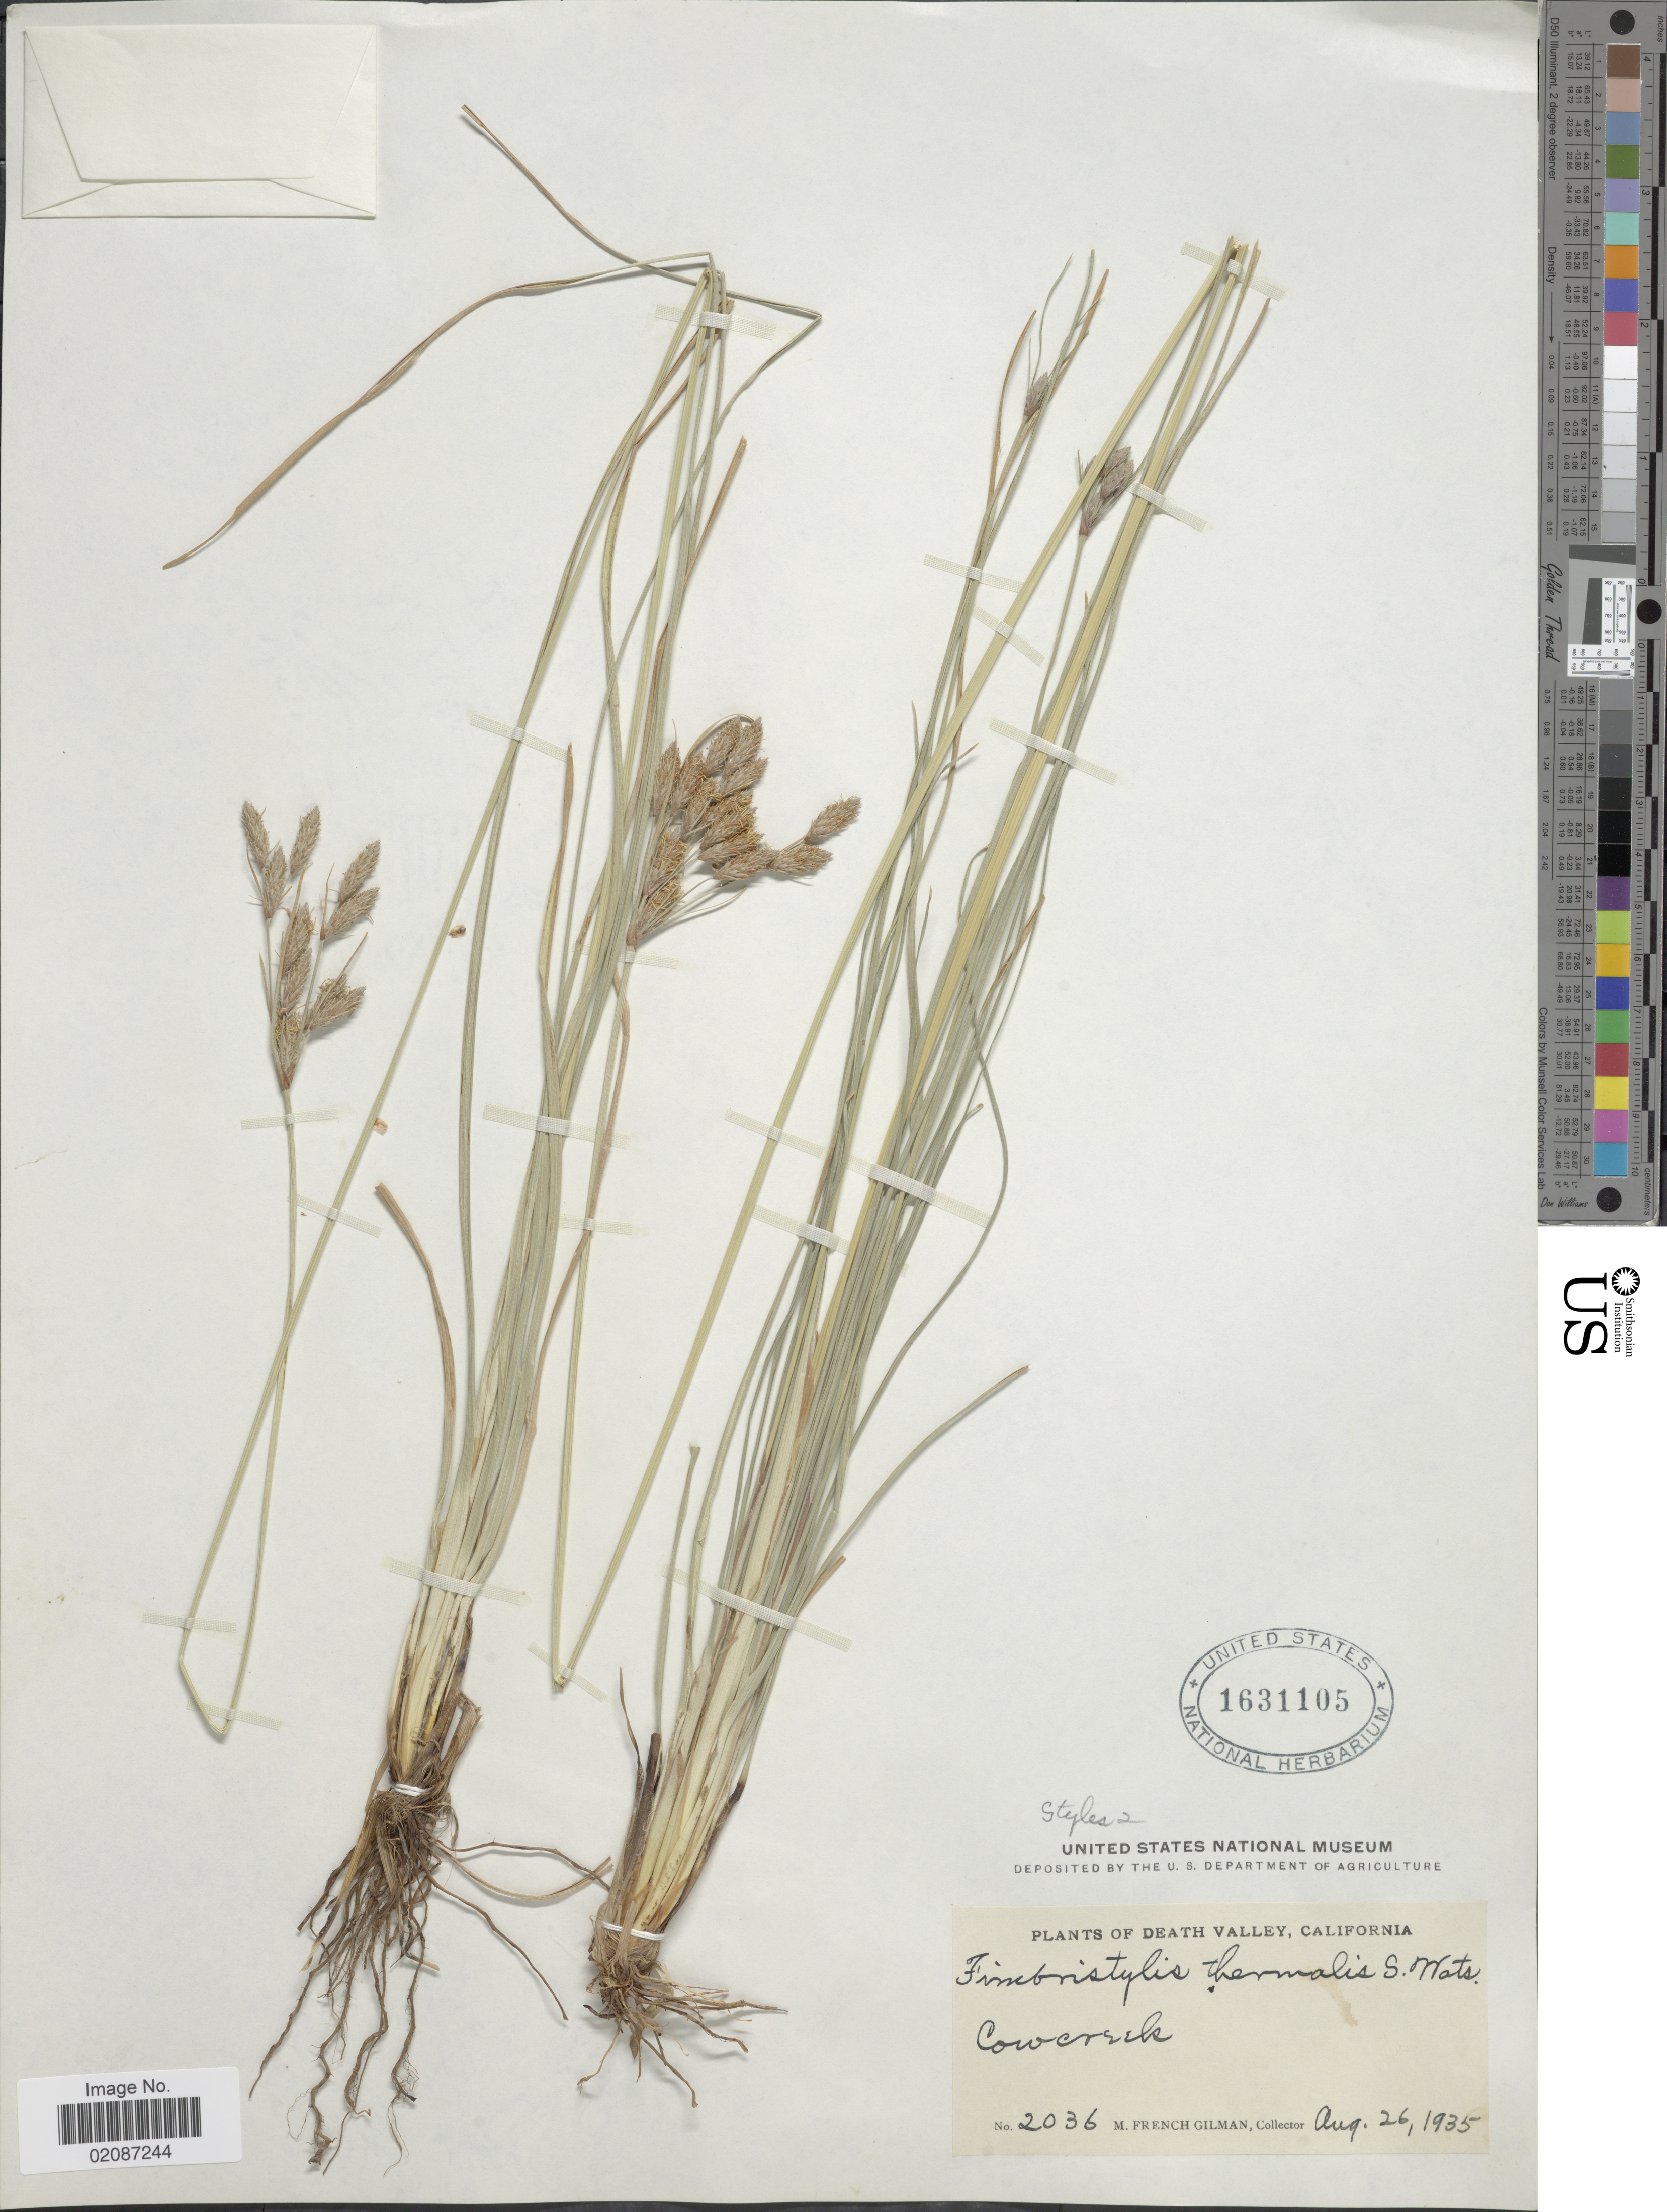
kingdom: Plantae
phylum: Tracheophyta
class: Liliopsida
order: Poales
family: Cyperaceae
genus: Fimbristylis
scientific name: Fimbristylis spadicea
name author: (L.) Vahl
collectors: M. F. Gilman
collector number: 2036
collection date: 1935-08-26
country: United States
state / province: California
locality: Death Valley, Cow Creek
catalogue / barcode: US 1631105